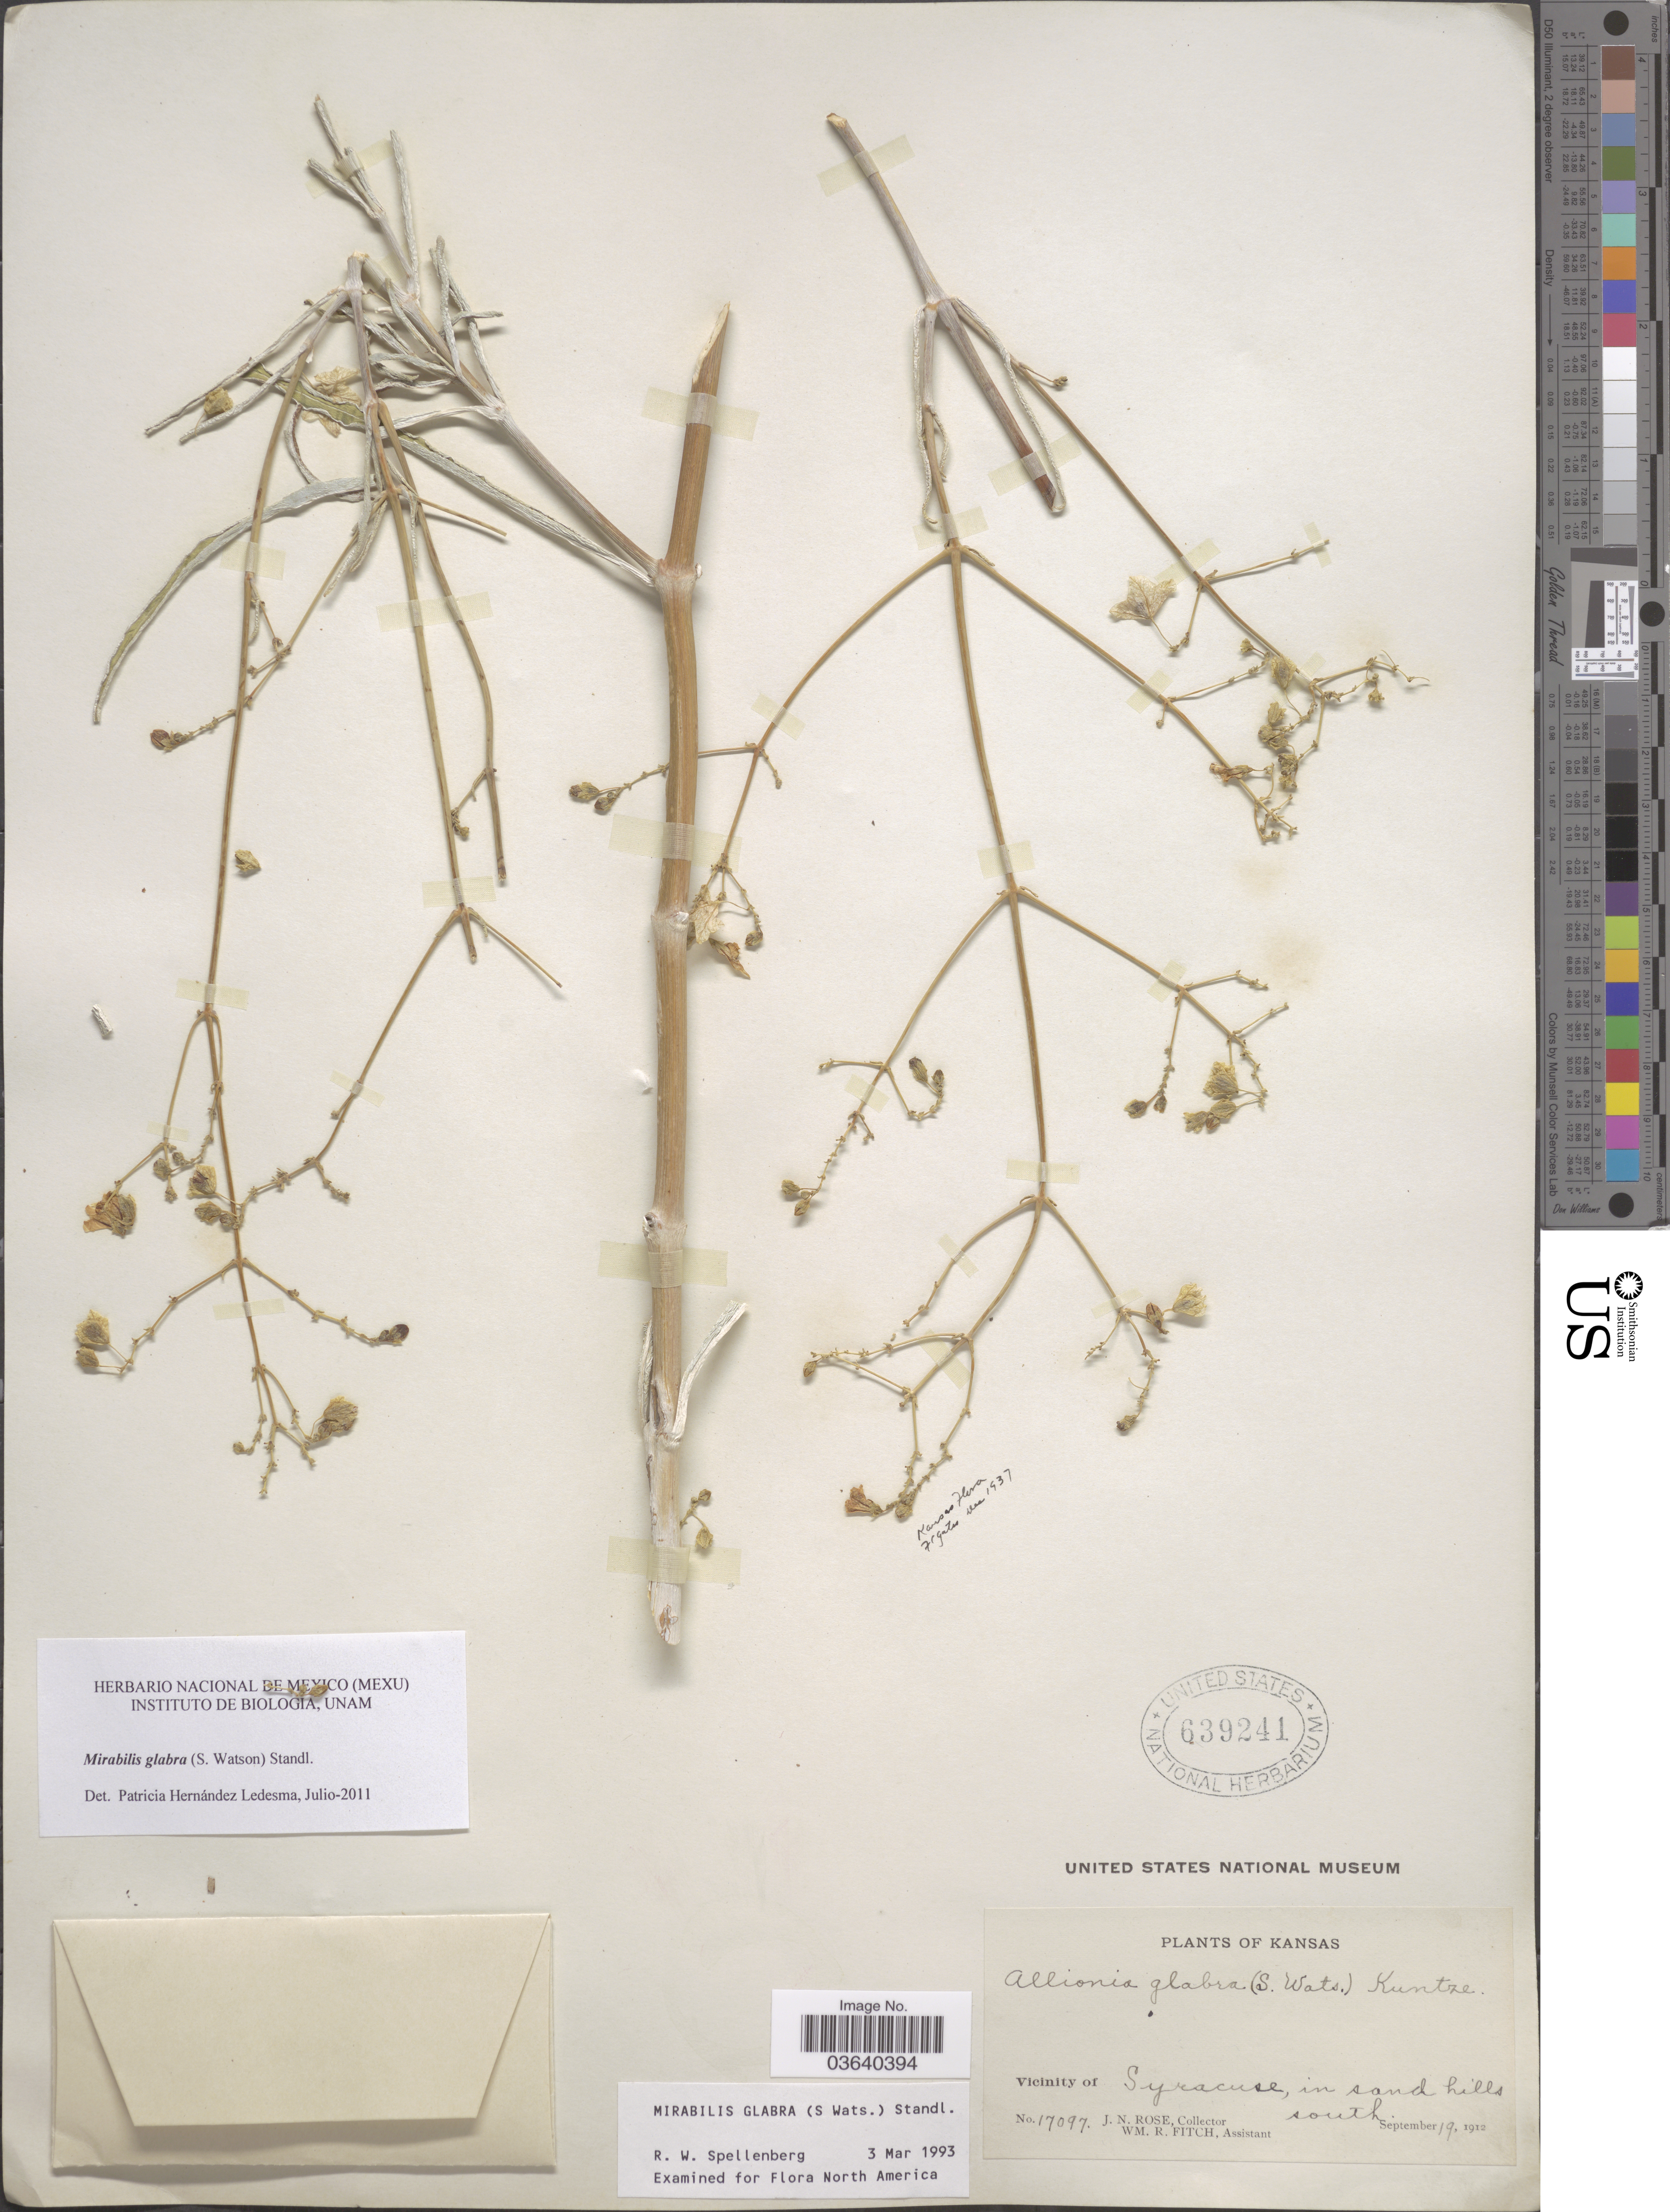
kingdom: Plantae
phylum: Tracheophyta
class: Magnoliopsida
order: Caryophyllales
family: Nyctaginaceae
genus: Mirabilis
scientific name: Mirabilis glabra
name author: (S. Watson) Standl.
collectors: J. N. Rose & W. R. Fitch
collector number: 17097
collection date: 1912-09-19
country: United States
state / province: Kansas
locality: Vicinity of Syracuse, in sand hills south.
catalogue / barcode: US 639241